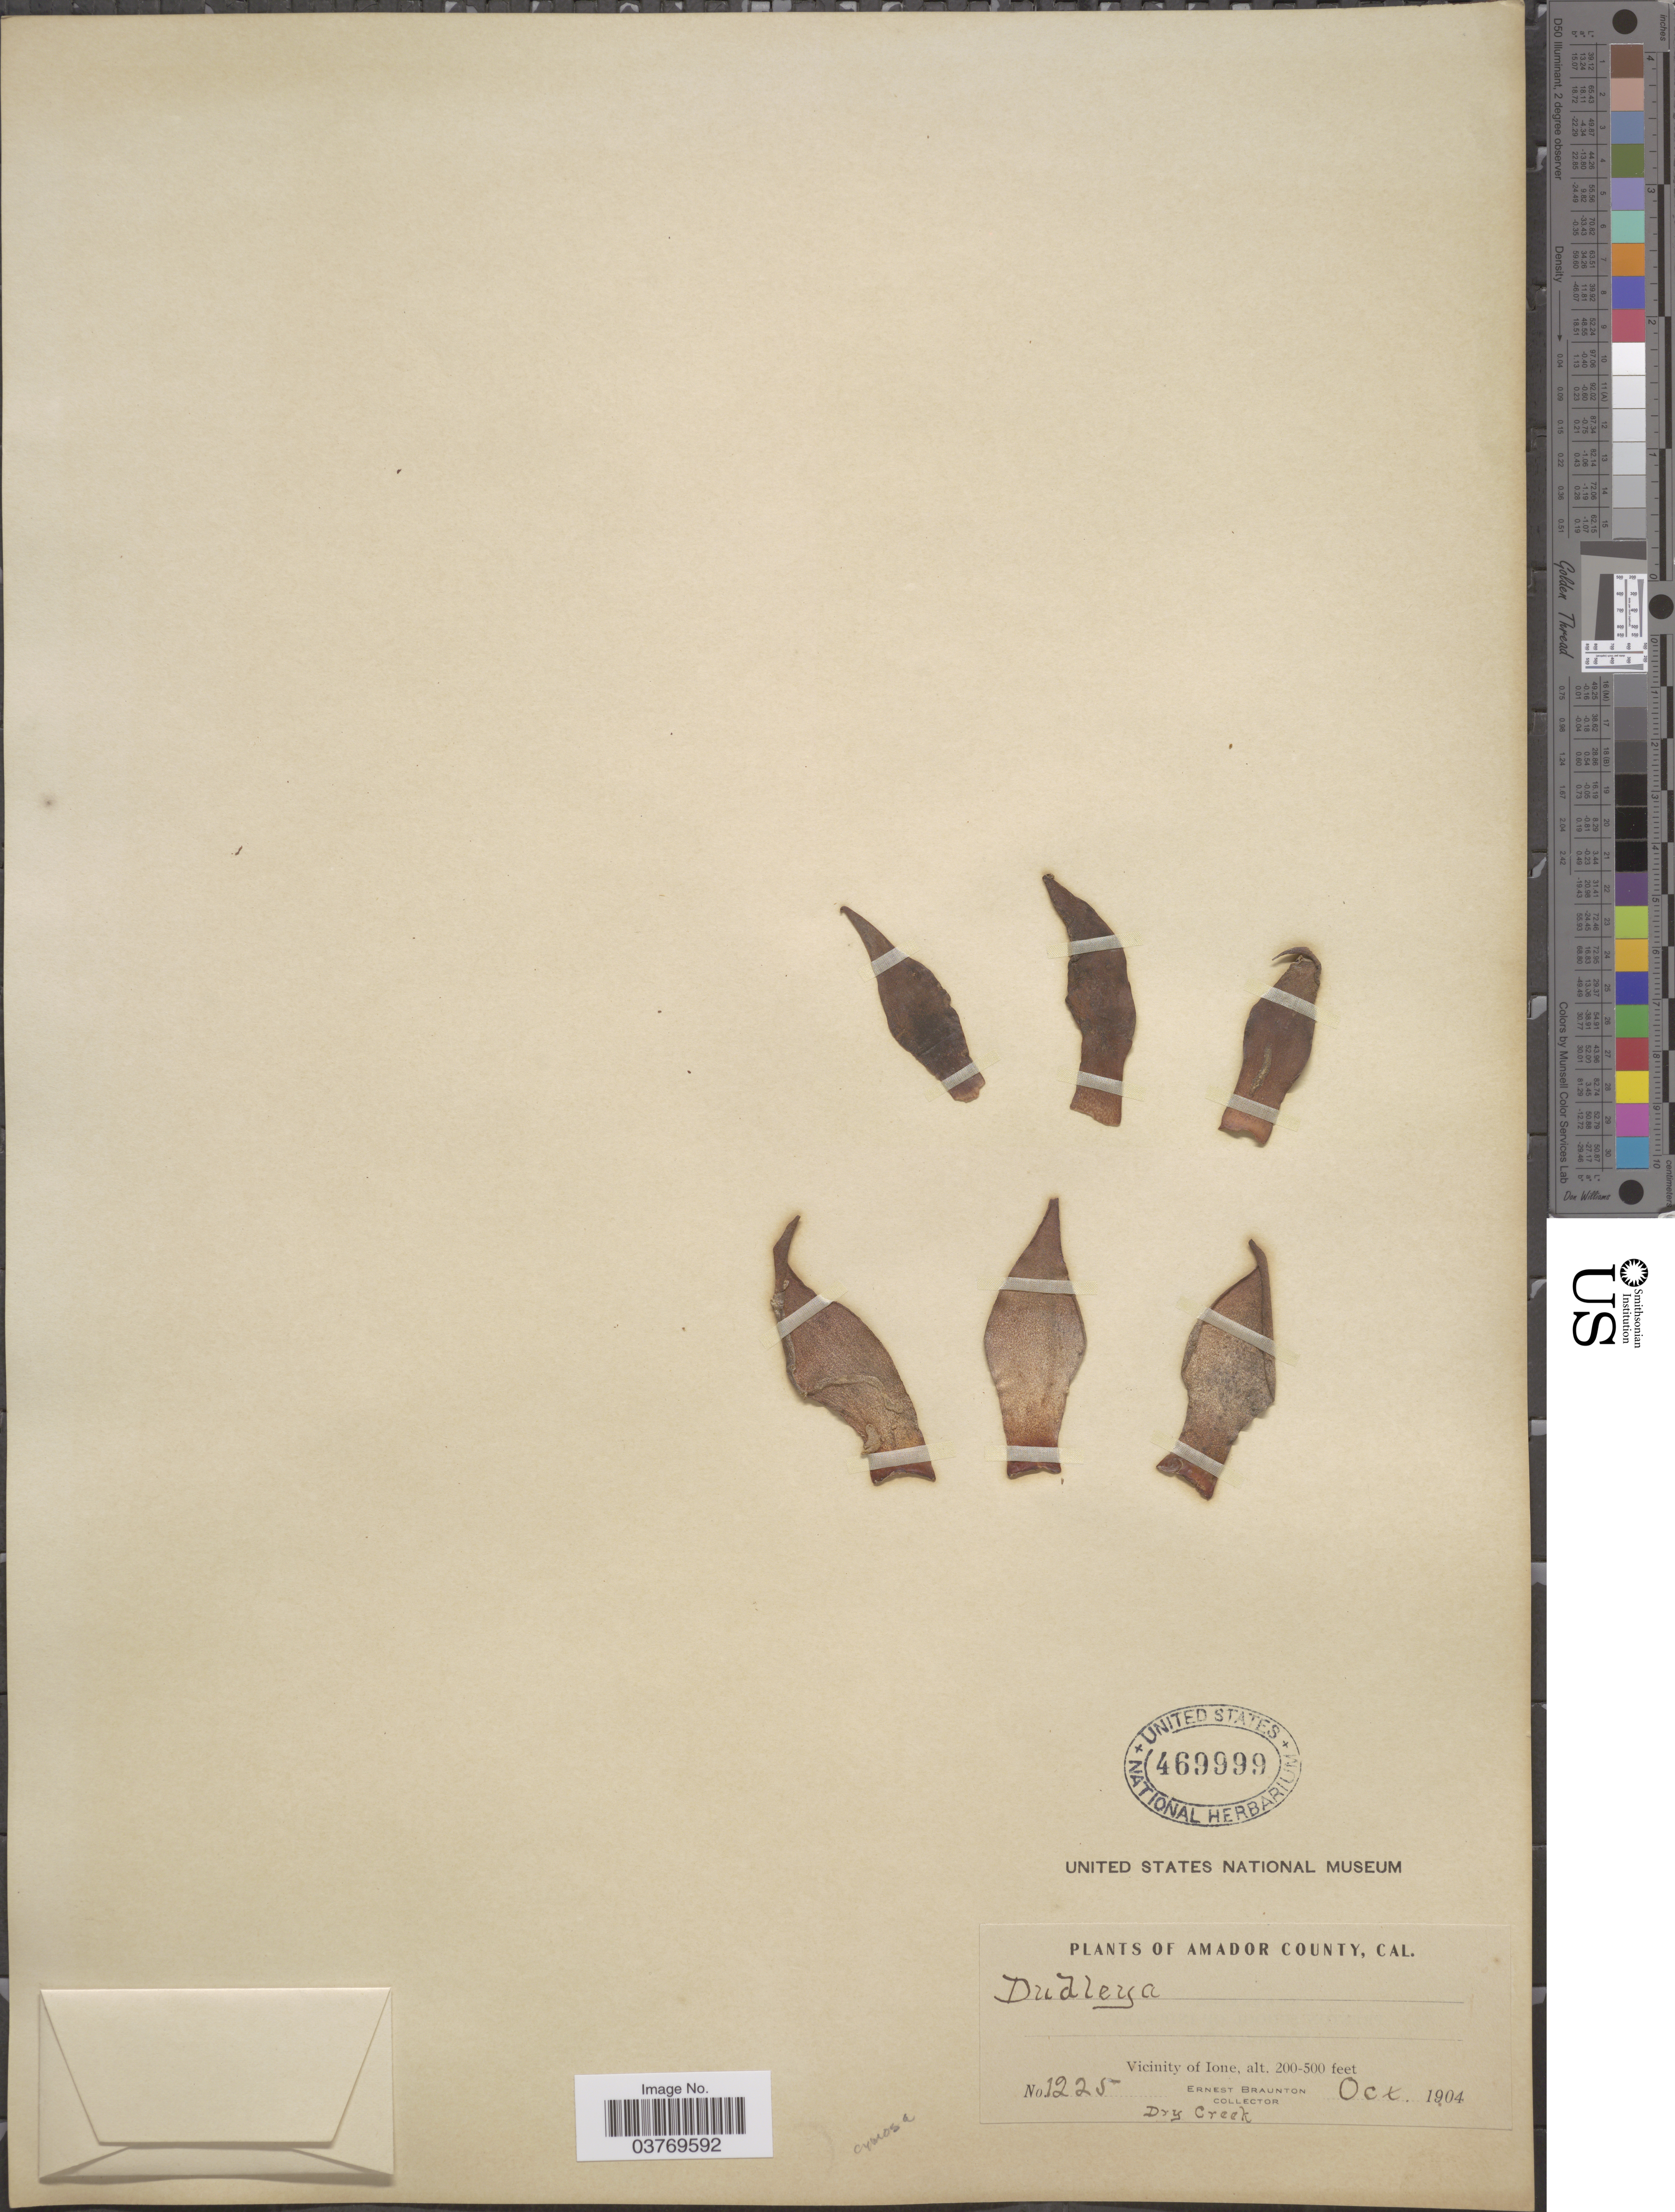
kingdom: Plantae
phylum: Tracheophyta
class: Magnoliopsida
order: Saxifragales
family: Crassulaceae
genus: Dudleya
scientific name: Dudleya cymosa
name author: (Lem.) Britton & Rose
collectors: E. Braunton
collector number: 1225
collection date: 1904-10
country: United States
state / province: California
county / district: Amador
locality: Amador County. Vicinity of Ione.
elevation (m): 61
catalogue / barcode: US 469999